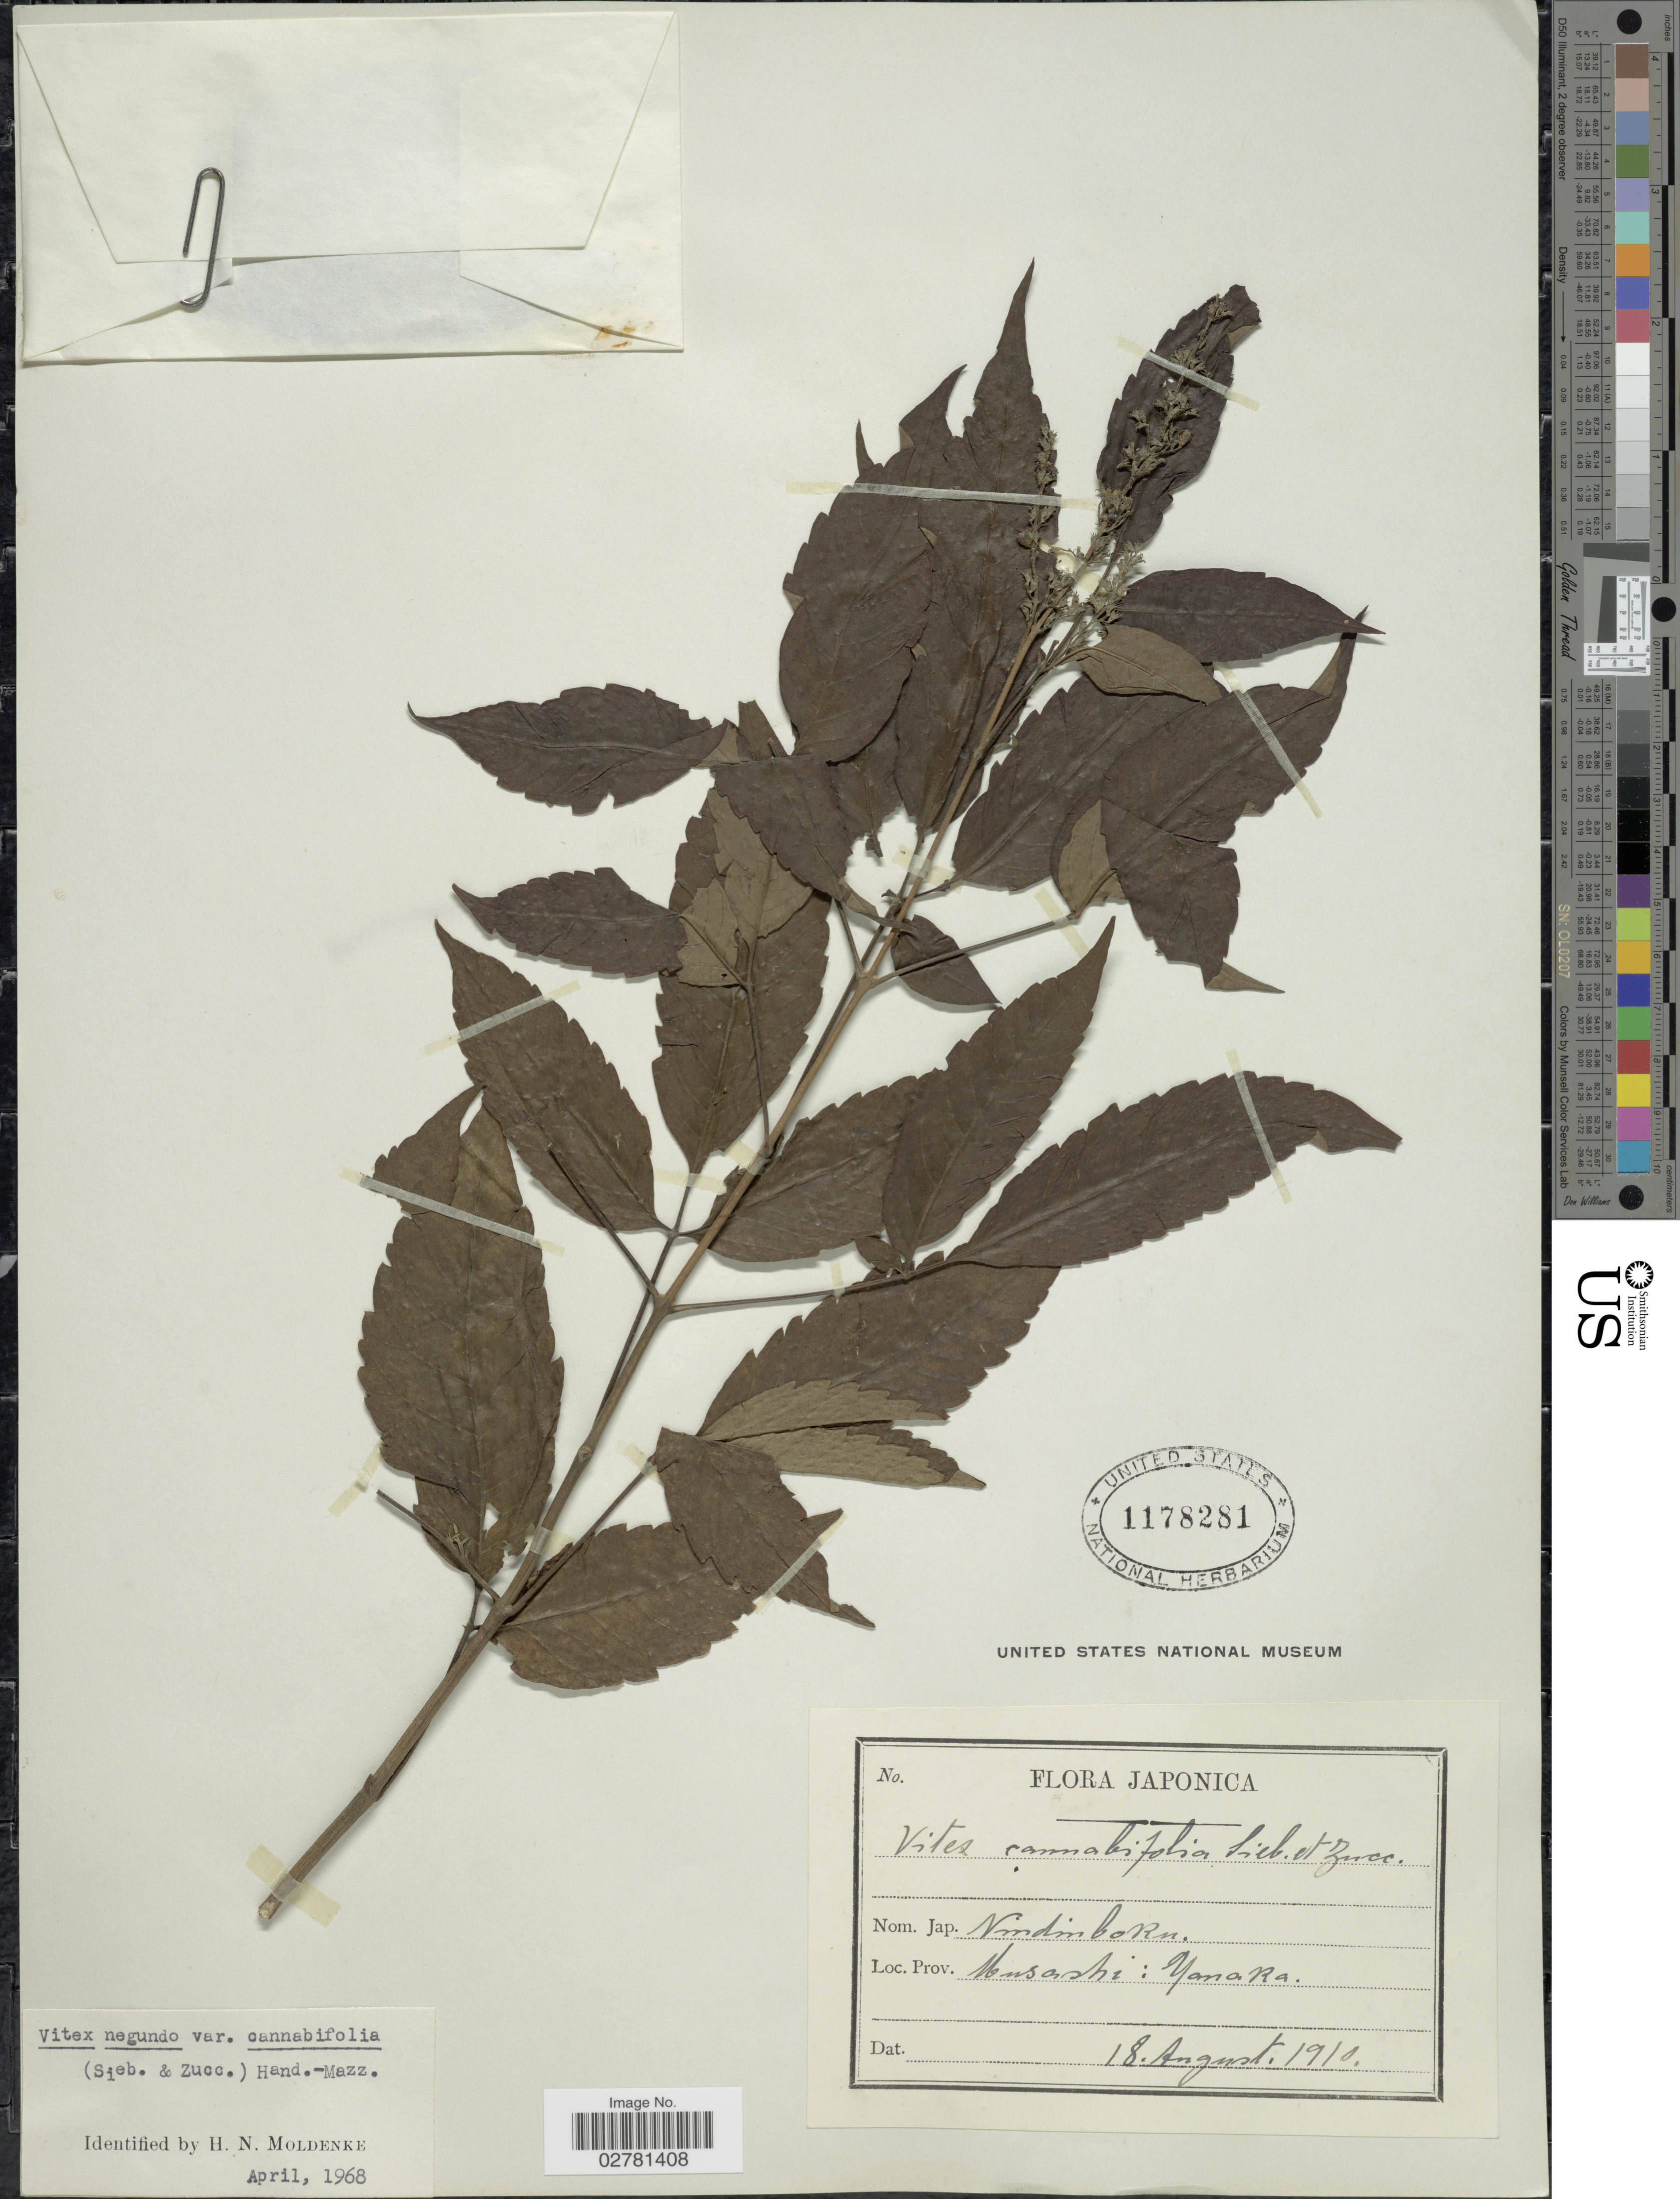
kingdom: Plantae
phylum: Tracheophyta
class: Magnoliopsida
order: Lamiales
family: Lamiaceae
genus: Vitex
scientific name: Vitex negundo var. cannabifolia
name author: (Siebold & Zucc.) Hand.-Mazz.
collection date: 1910-08-18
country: Japan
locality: Musashi: Yanara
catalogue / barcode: US 1178281